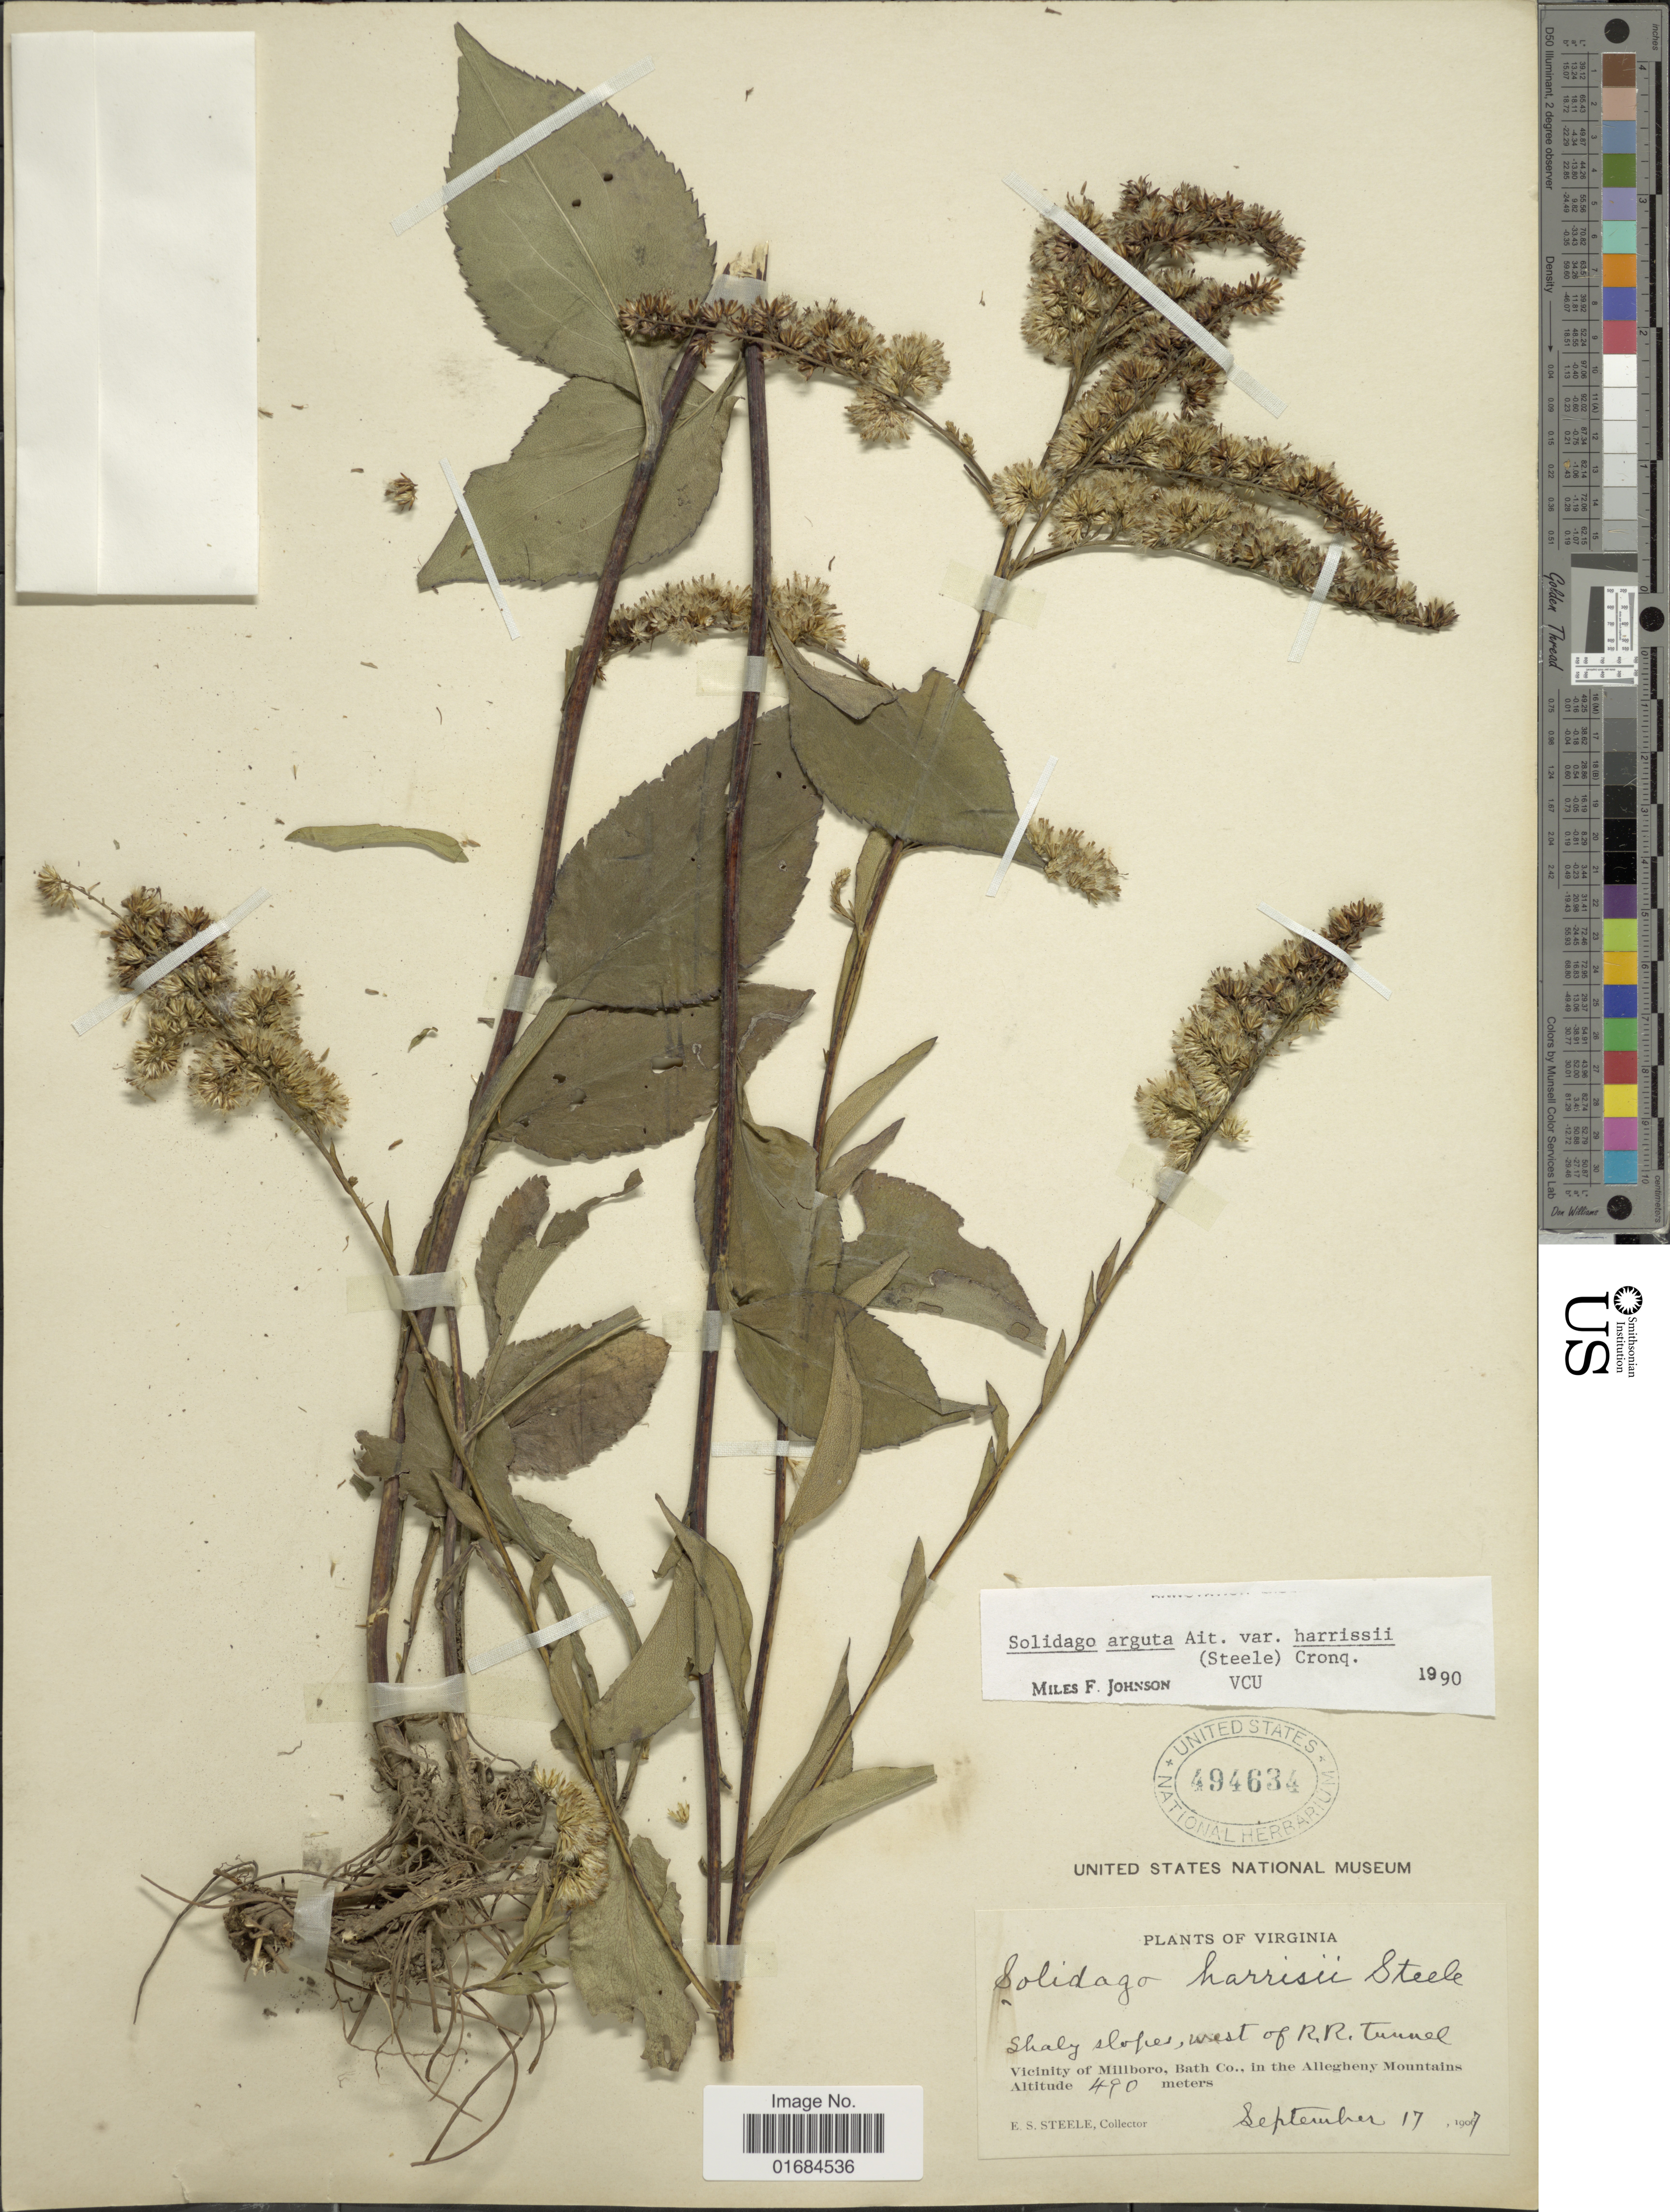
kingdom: Plantae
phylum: Tracheophyta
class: Magnoliopsida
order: Asterales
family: Asteraceae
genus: Solidago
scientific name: Solidago arguta var. caroliniana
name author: A. Gray & et al.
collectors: E. Steele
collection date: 1907-09-17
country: United States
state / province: Virginia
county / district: Bath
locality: Shaly slopes, West of R.R. Tunnel, Vicinity of Millboro, Bath Co., in the Allegheny Mountains.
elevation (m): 490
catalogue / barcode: US 494634